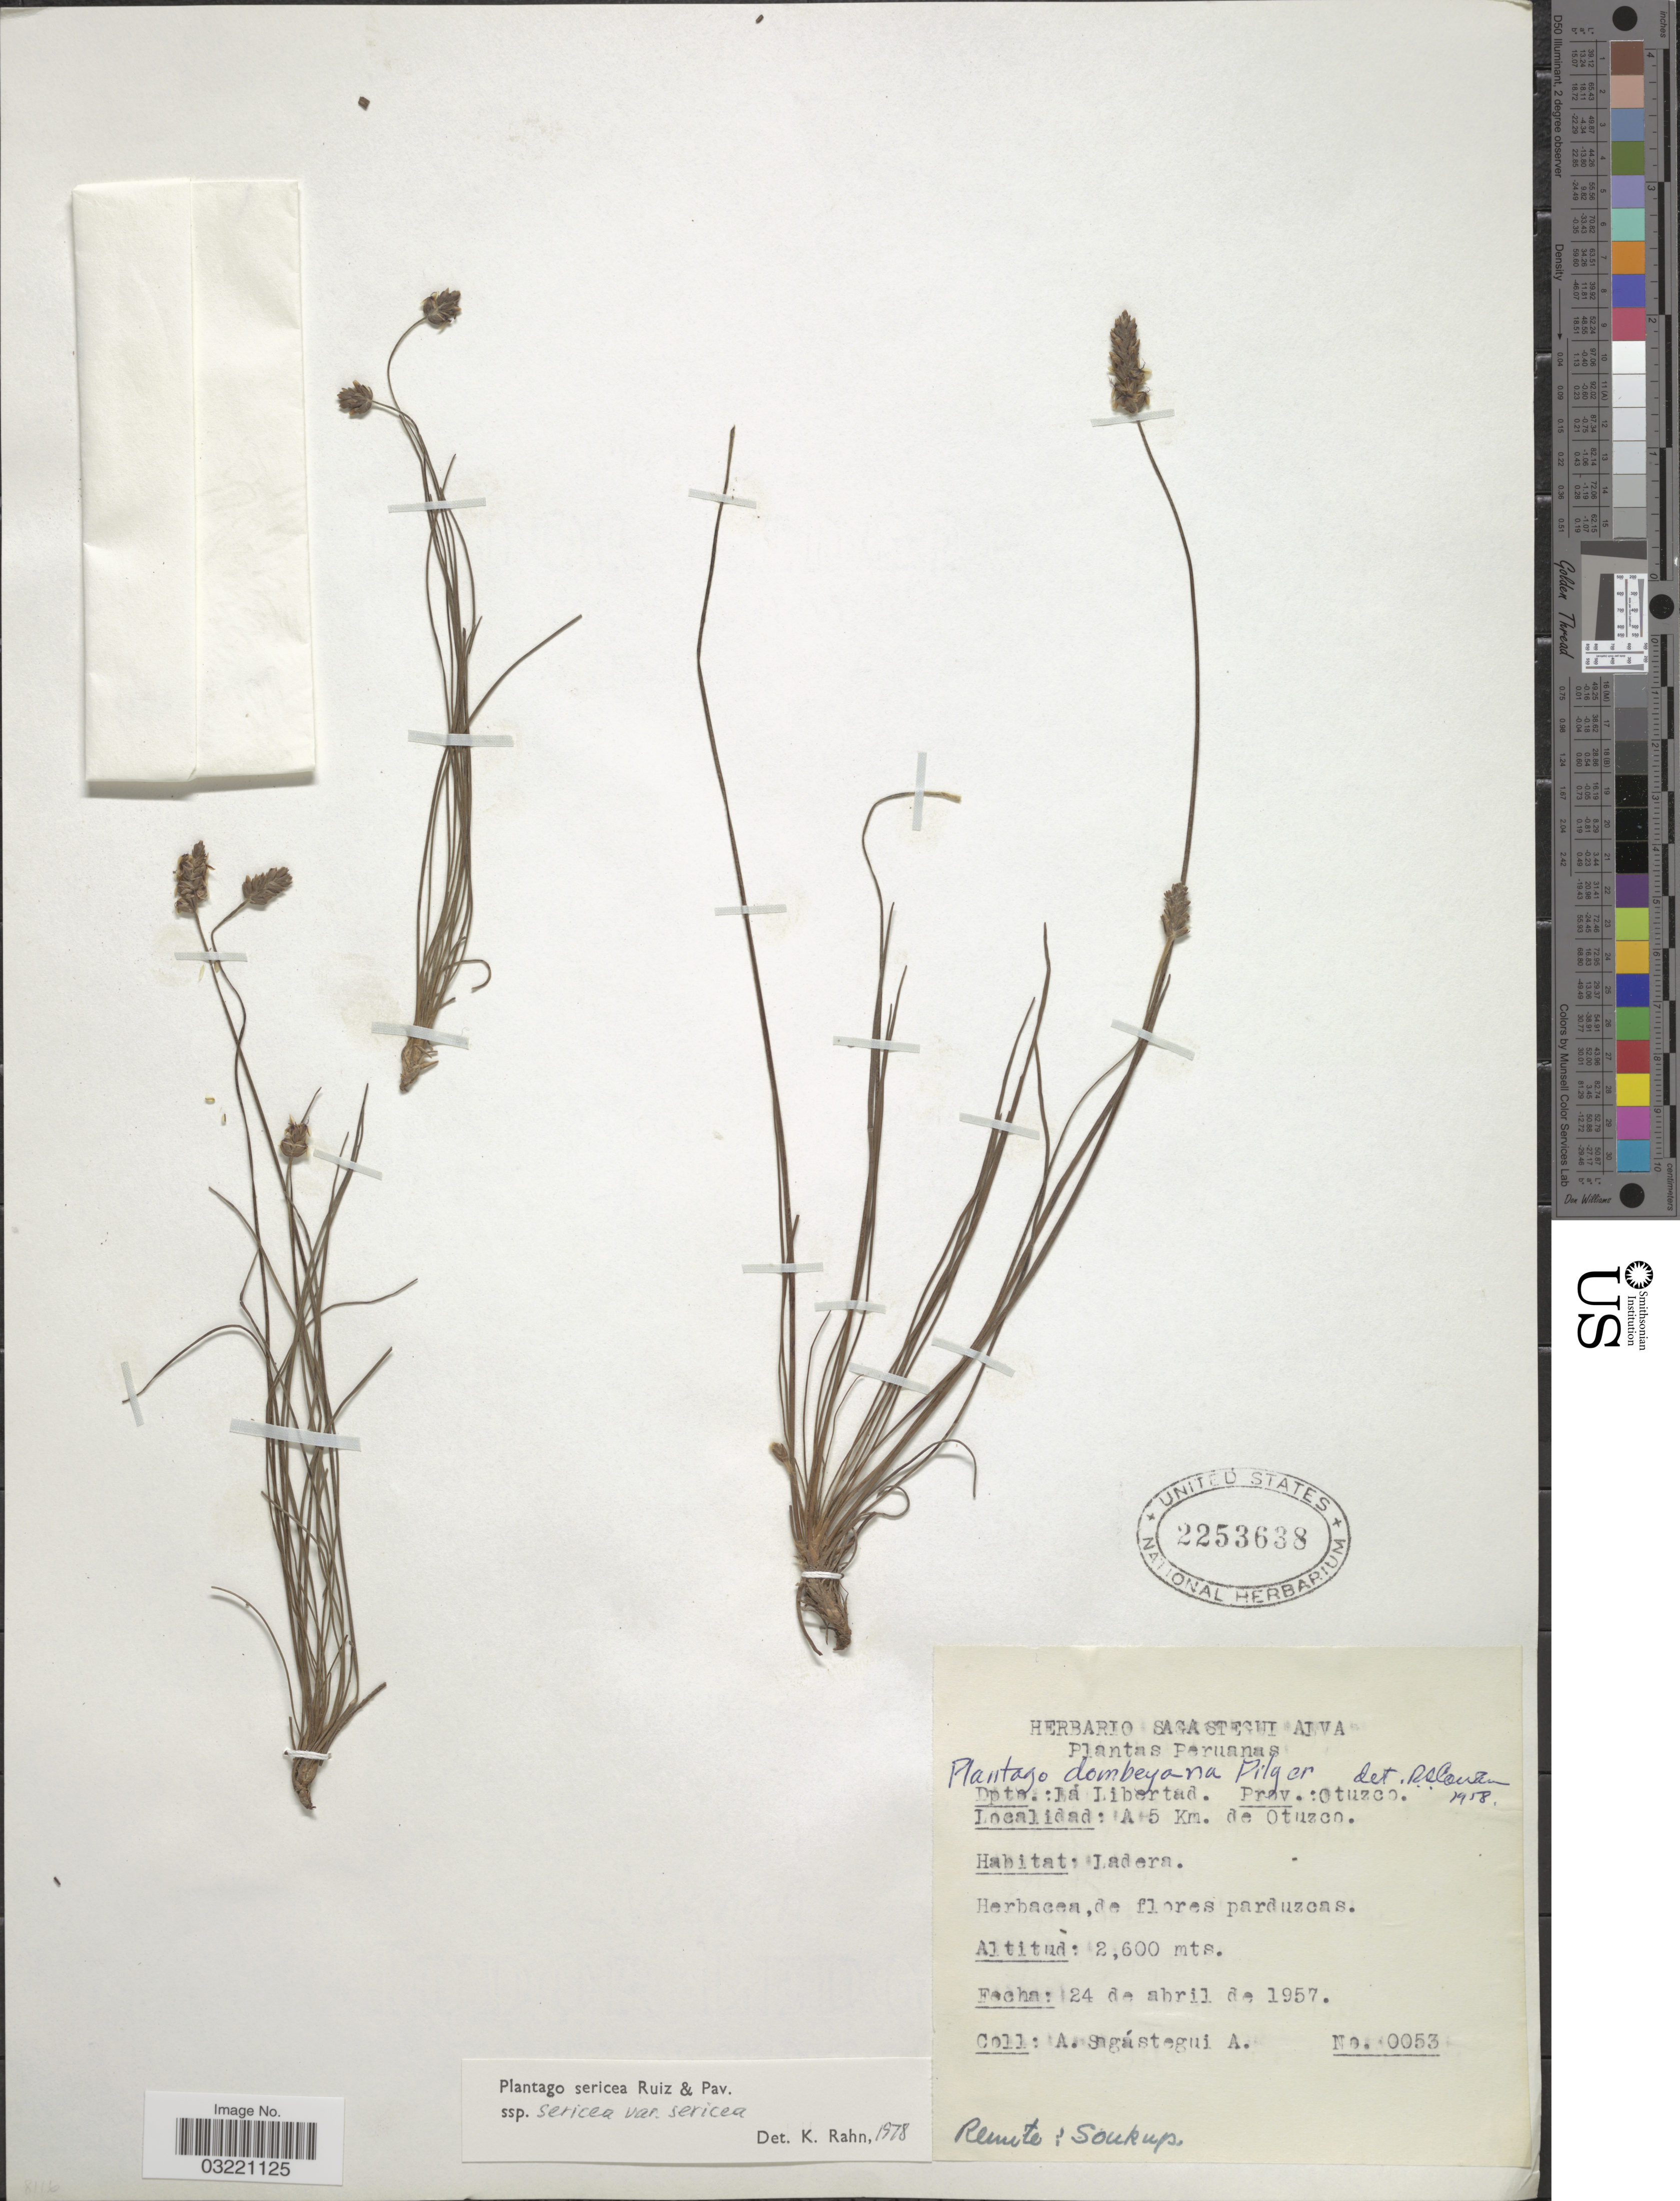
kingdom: Plantae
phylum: Tracheophyta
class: Magnoliopsida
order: Lamiales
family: Plantaginaceae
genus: Plantago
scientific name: Plantago sericea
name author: Ruiz & Pav.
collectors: A. Sagástegui A.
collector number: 0053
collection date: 1957-04-24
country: Peru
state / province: La Libertad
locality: Dpto.: La Libertad, Prov.: Otuzco. A 5 Km. de Otuzco.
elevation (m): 2600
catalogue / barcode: US 2253638